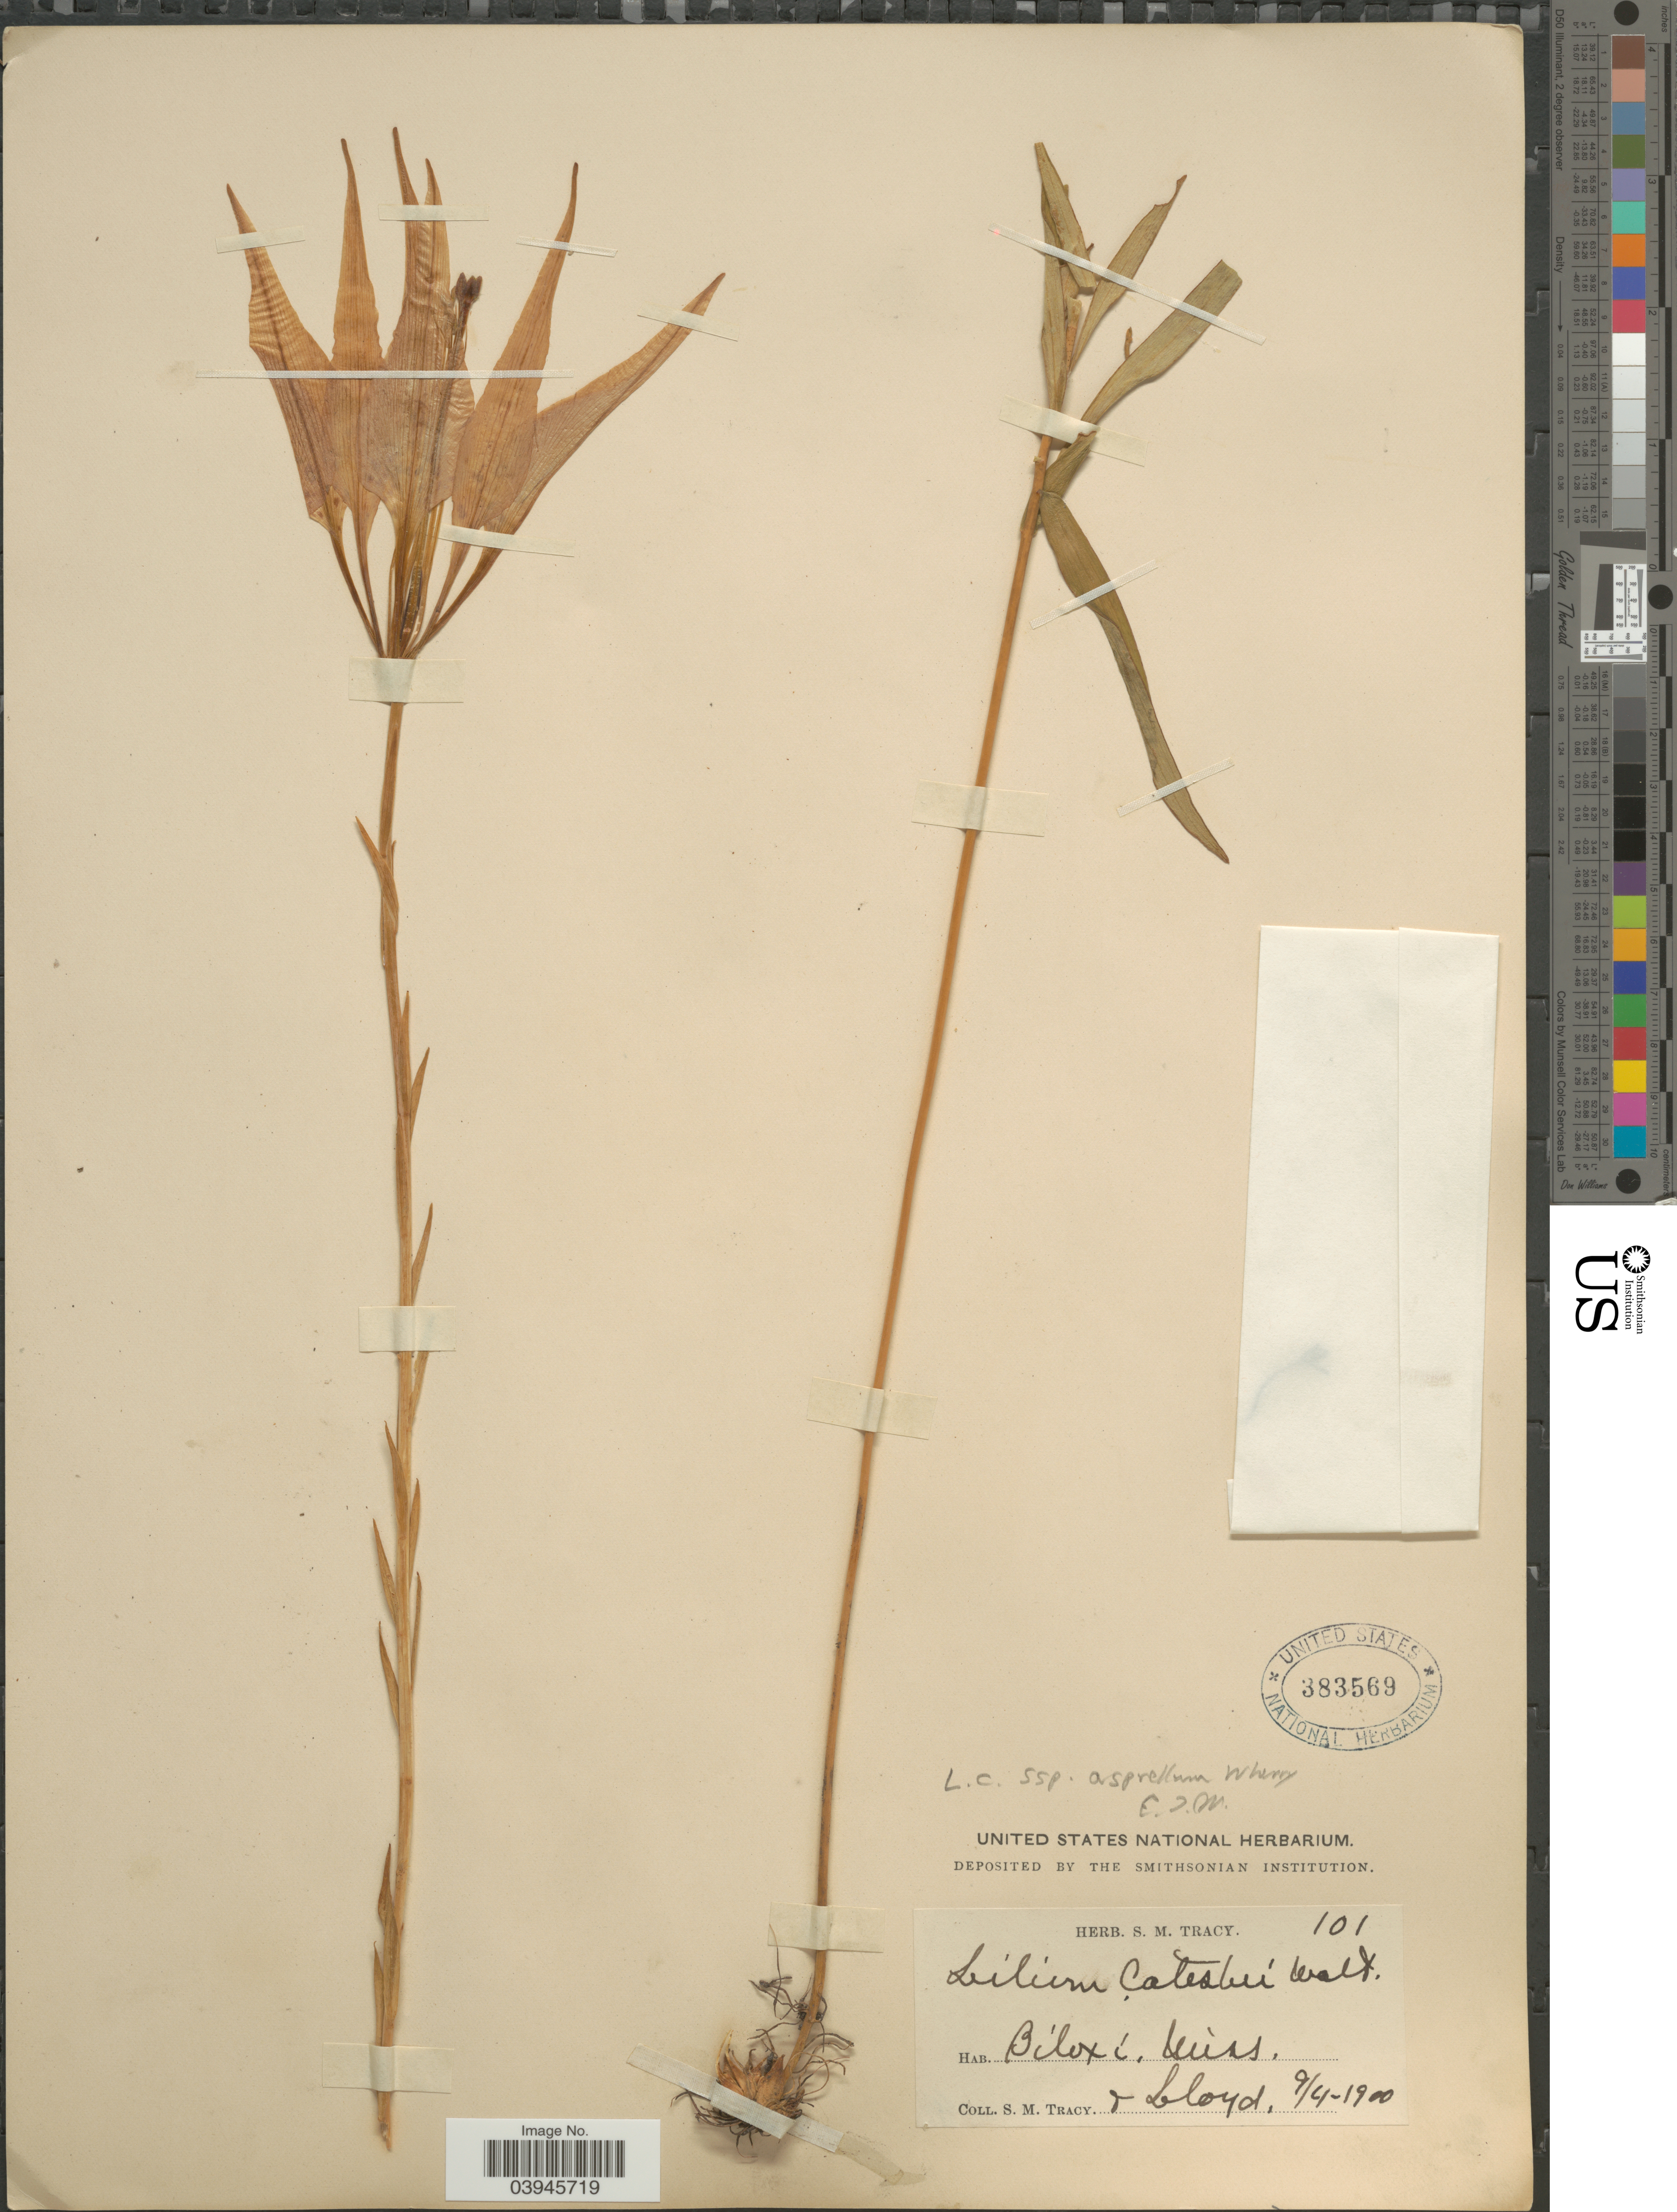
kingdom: Plantae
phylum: Tracheophyta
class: Liliopsida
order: Liliales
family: Liliaceae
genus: Lilium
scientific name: Lilium catesbaei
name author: Walter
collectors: S. M. Tracy & -- Lloyd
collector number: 101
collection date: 1900-09-04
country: United States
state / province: Mississippi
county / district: Harrison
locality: Biloxi.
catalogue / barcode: US 383569